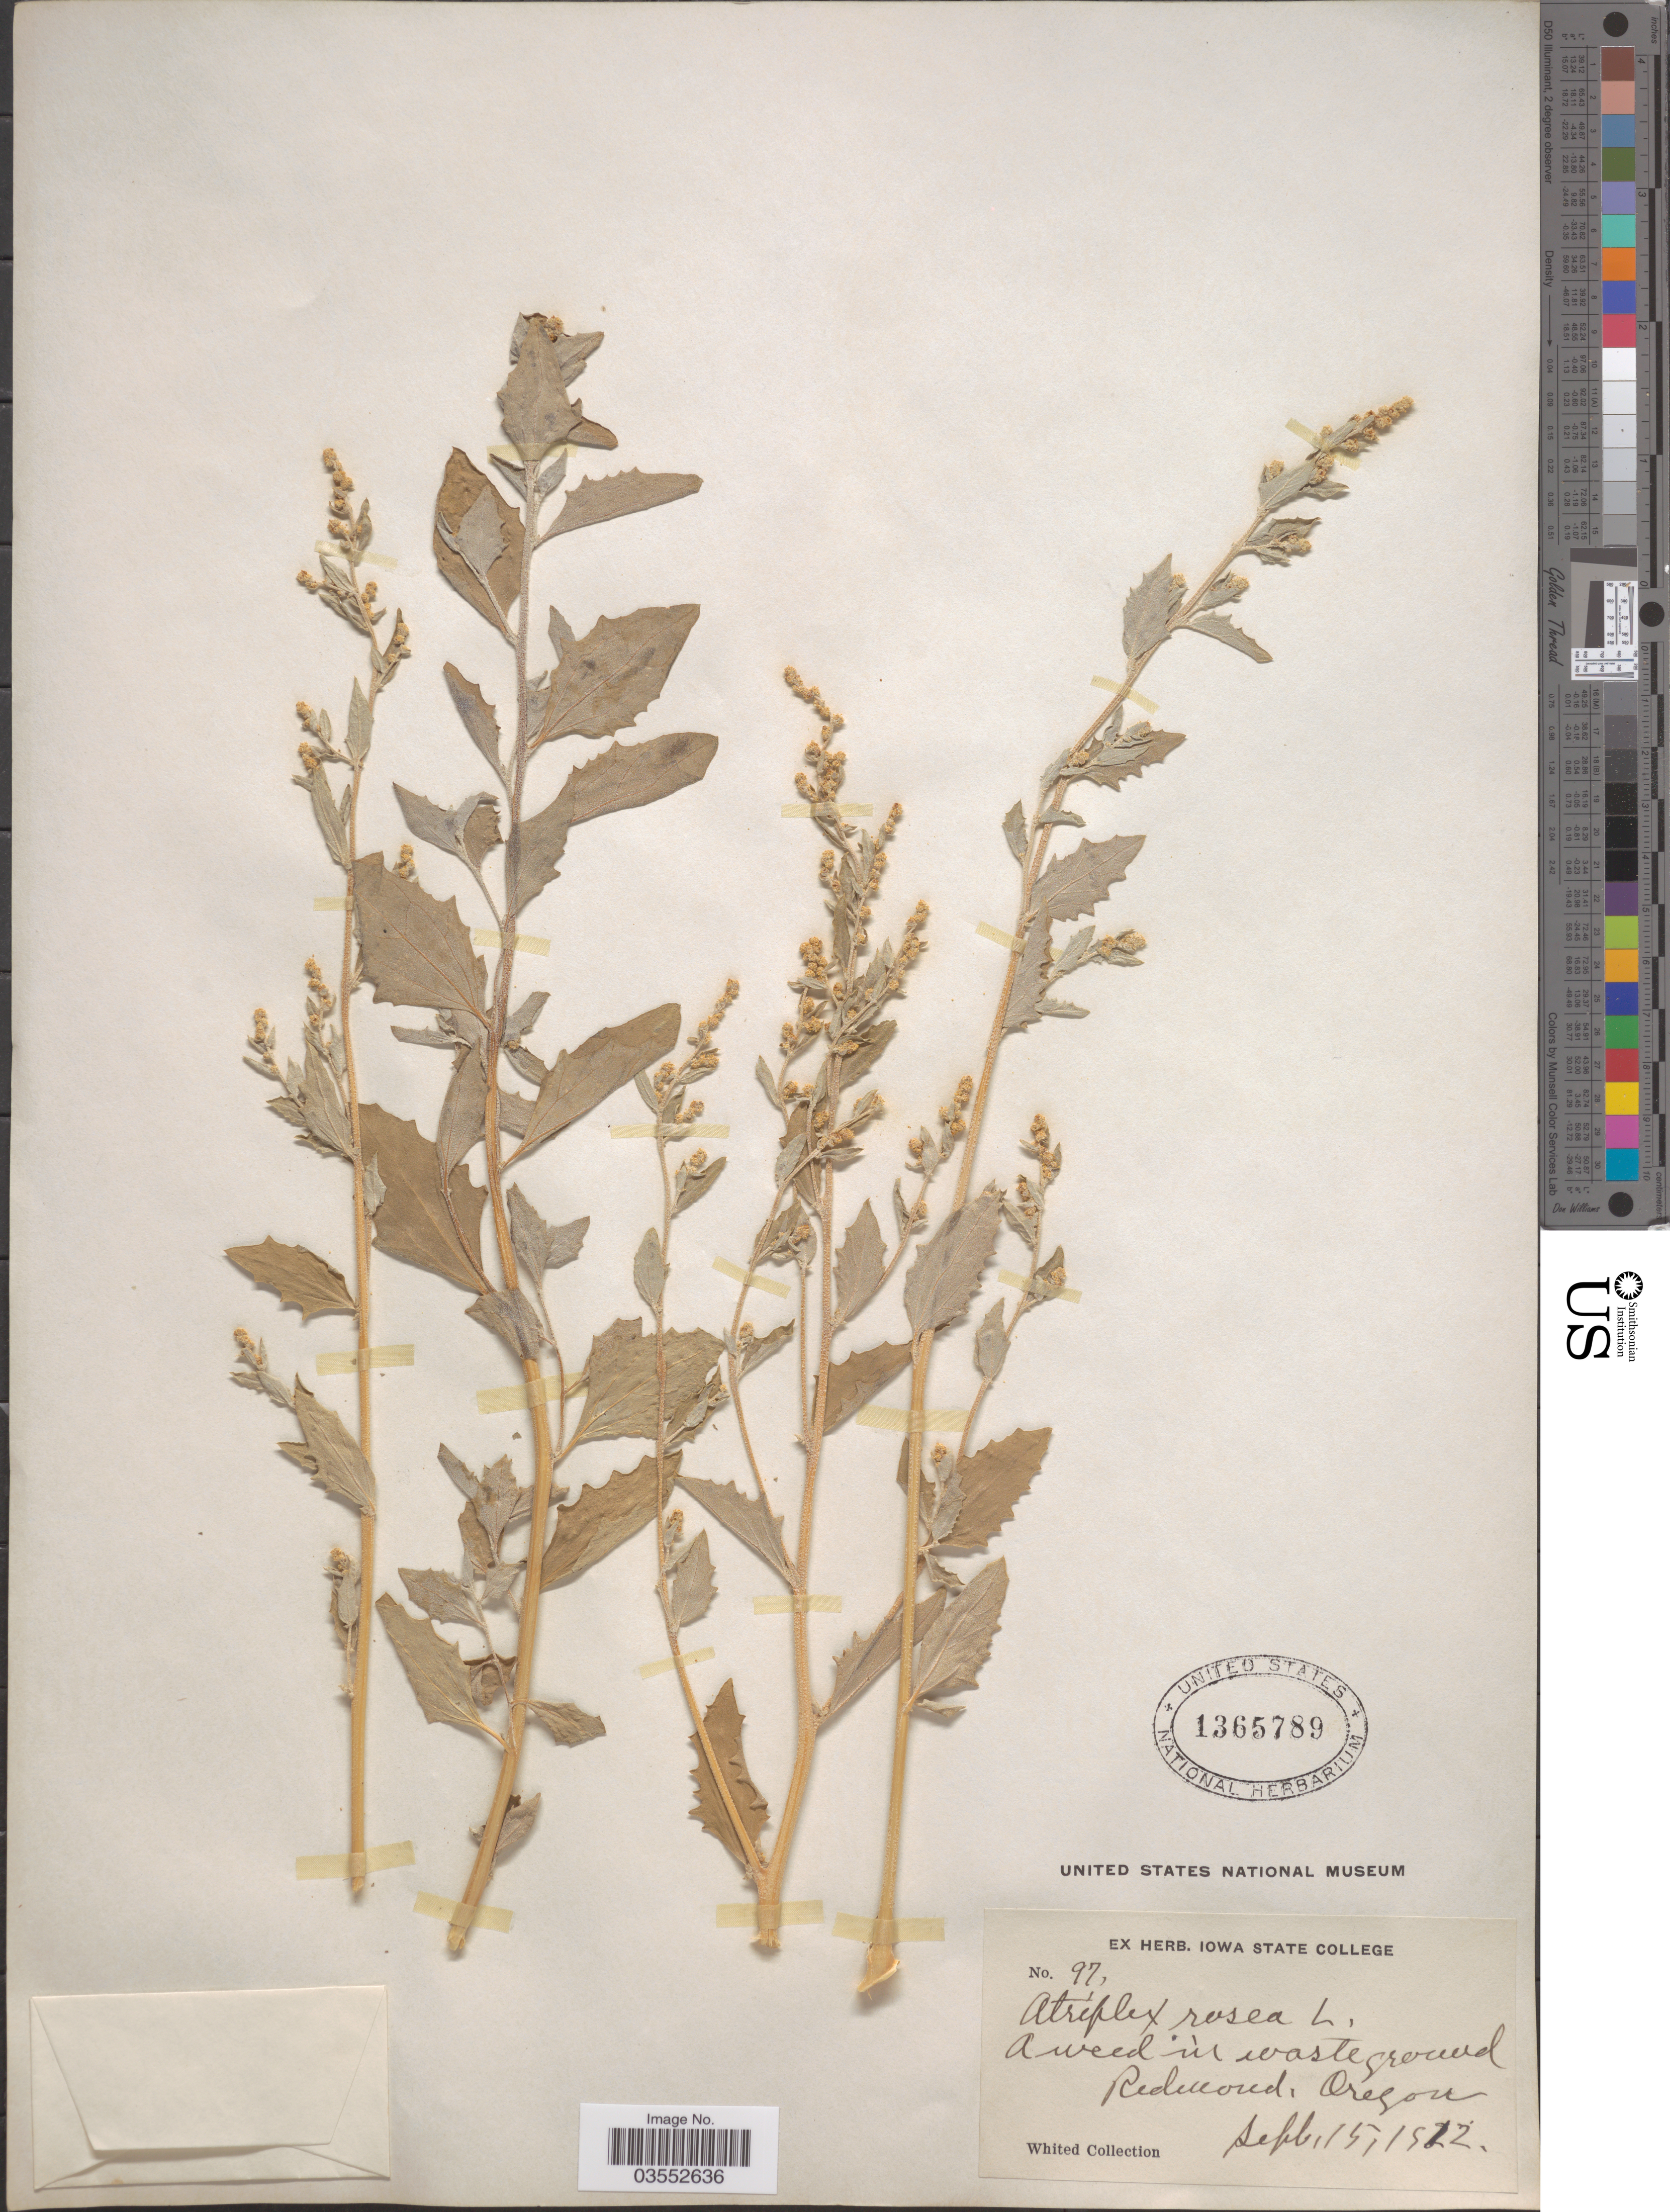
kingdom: Plantae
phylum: Tracheophyta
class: Magnoliopsida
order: Caryophyllales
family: Amaranthaceae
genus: Atriplex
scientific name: Atriplex rosea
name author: L.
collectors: K. Whited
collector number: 97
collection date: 1912-09-15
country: United States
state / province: Oregon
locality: Redmond.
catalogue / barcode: US 1365789